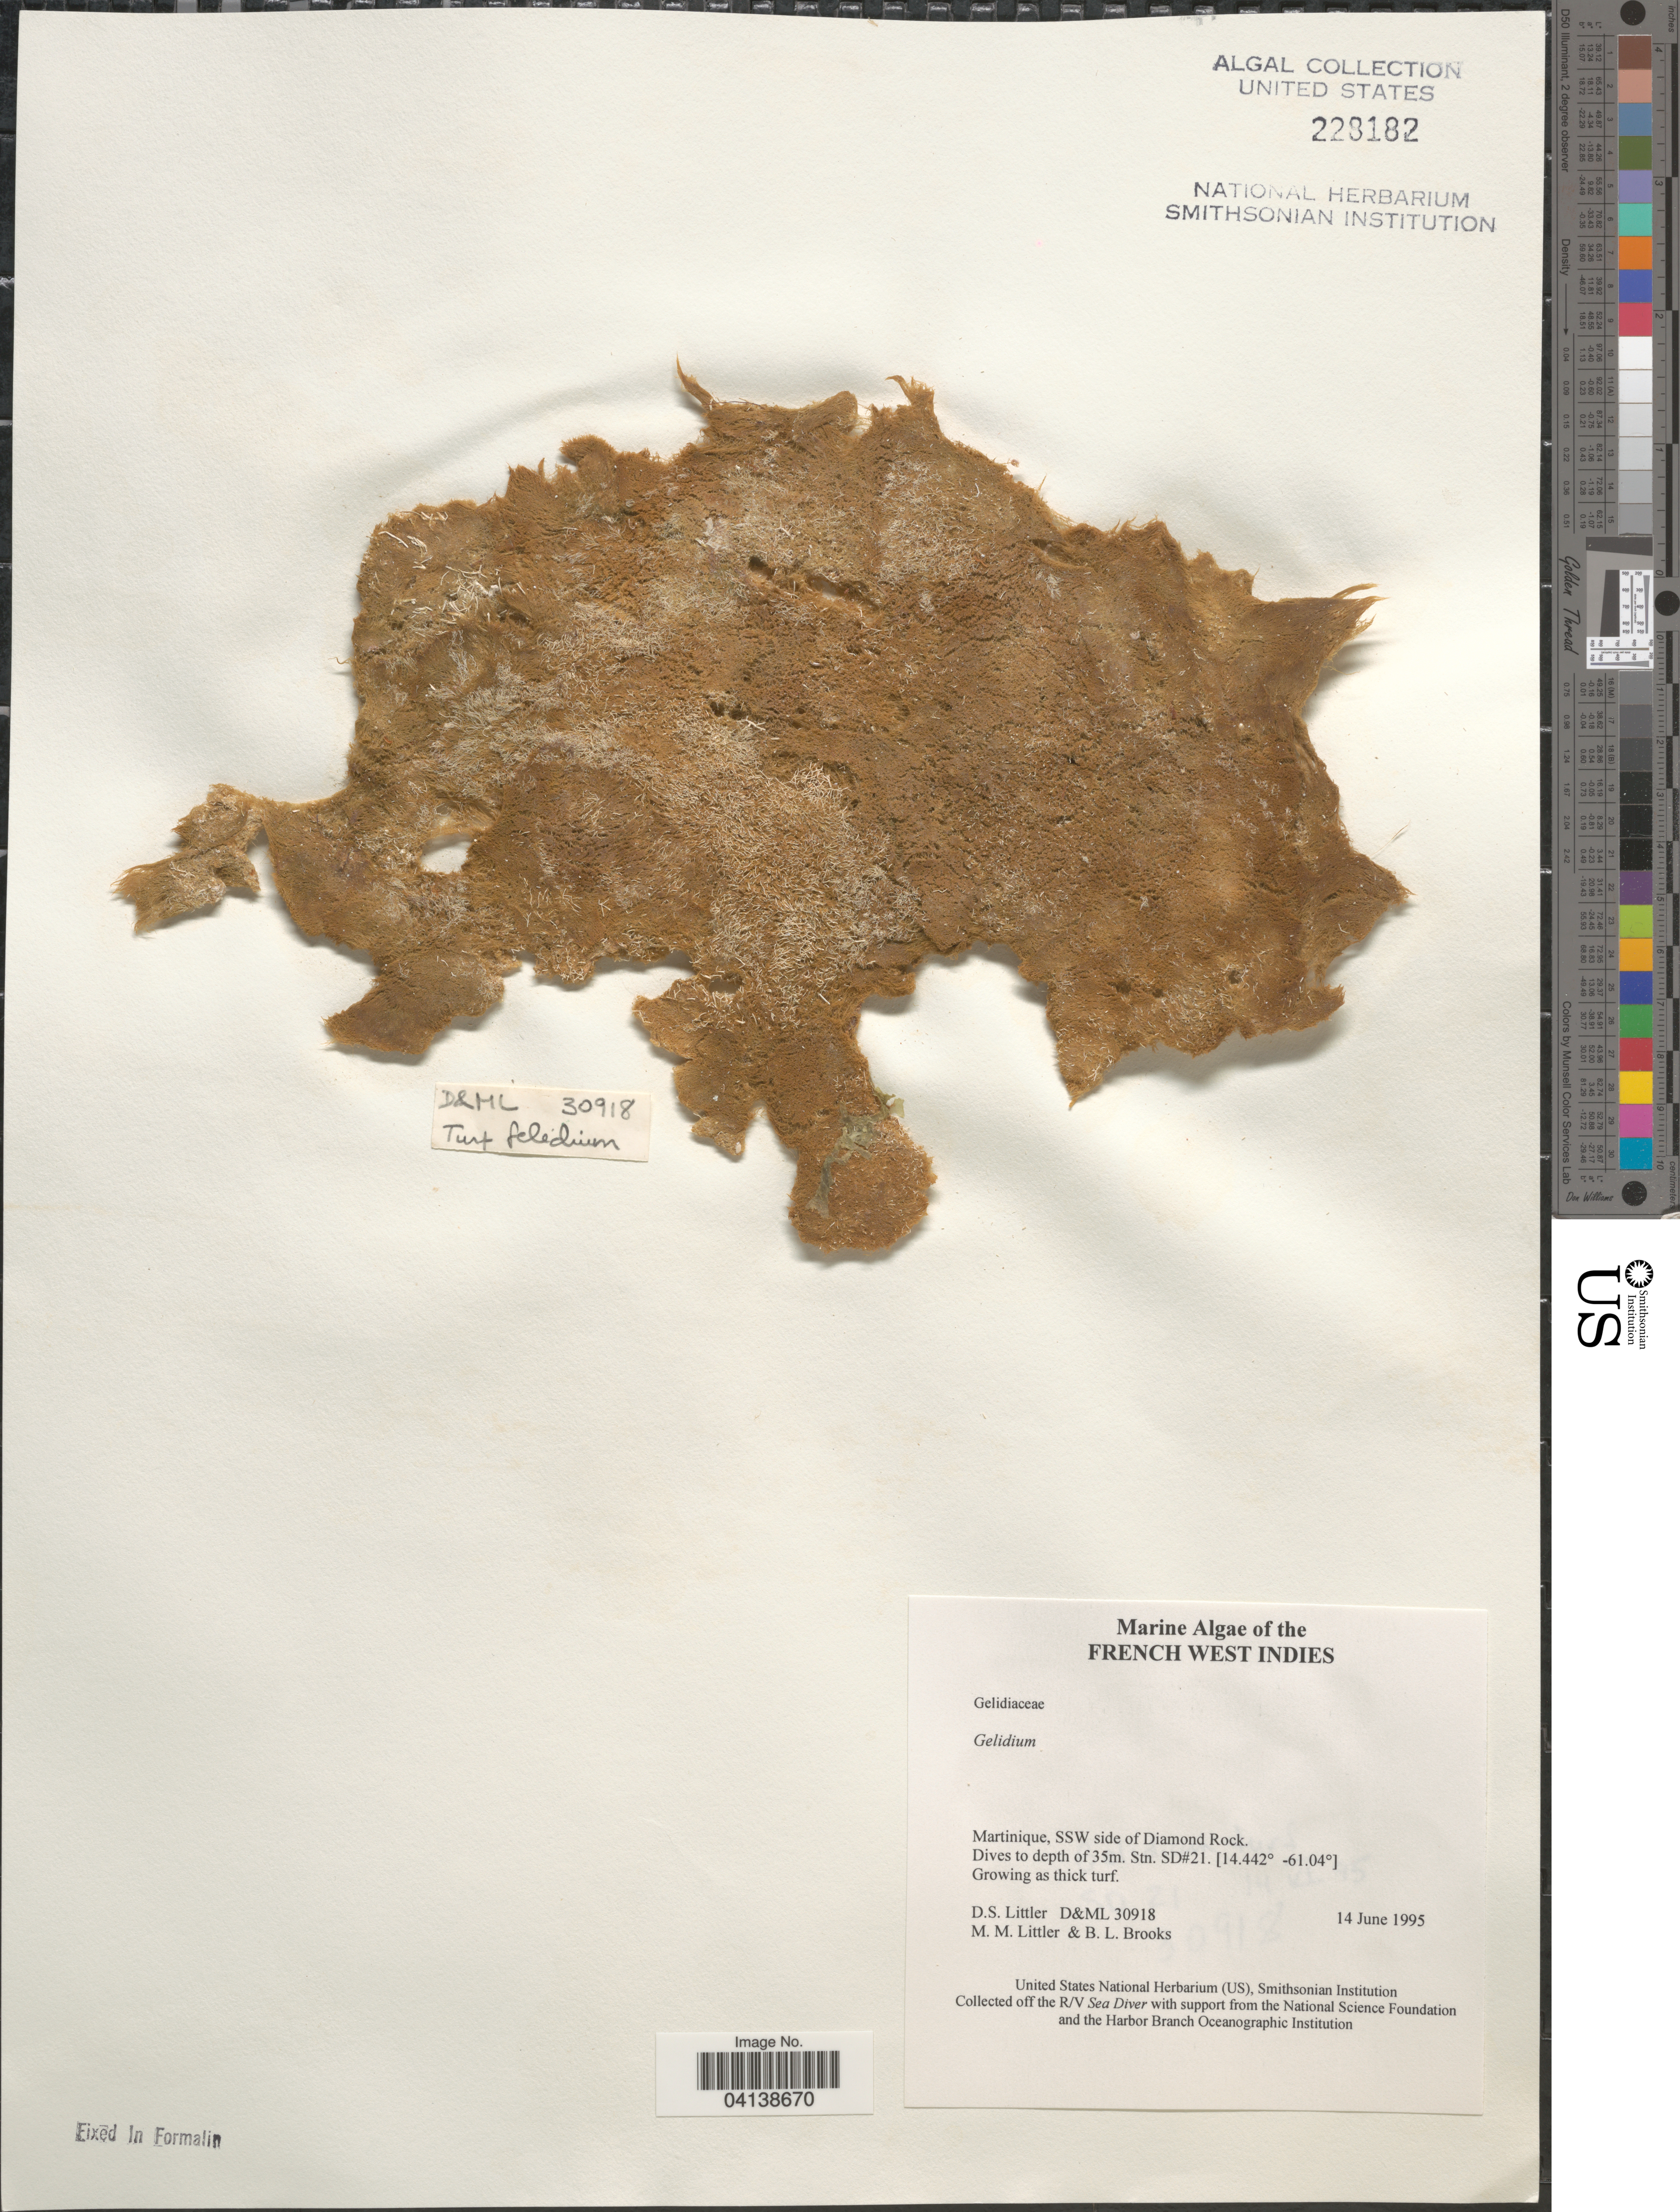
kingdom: Plantae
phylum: Rhodophyta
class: Florideophyceae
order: Gelidiales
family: Gelidiaceae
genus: Gelidium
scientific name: Gelidium sp.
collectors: D. S. Littler & B. Brooks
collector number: D&ML30918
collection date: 1995-06-14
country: Martinique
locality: French West Indies. SSW side of Diamond Rock. Stn. SD#21.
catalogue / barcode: US 228182